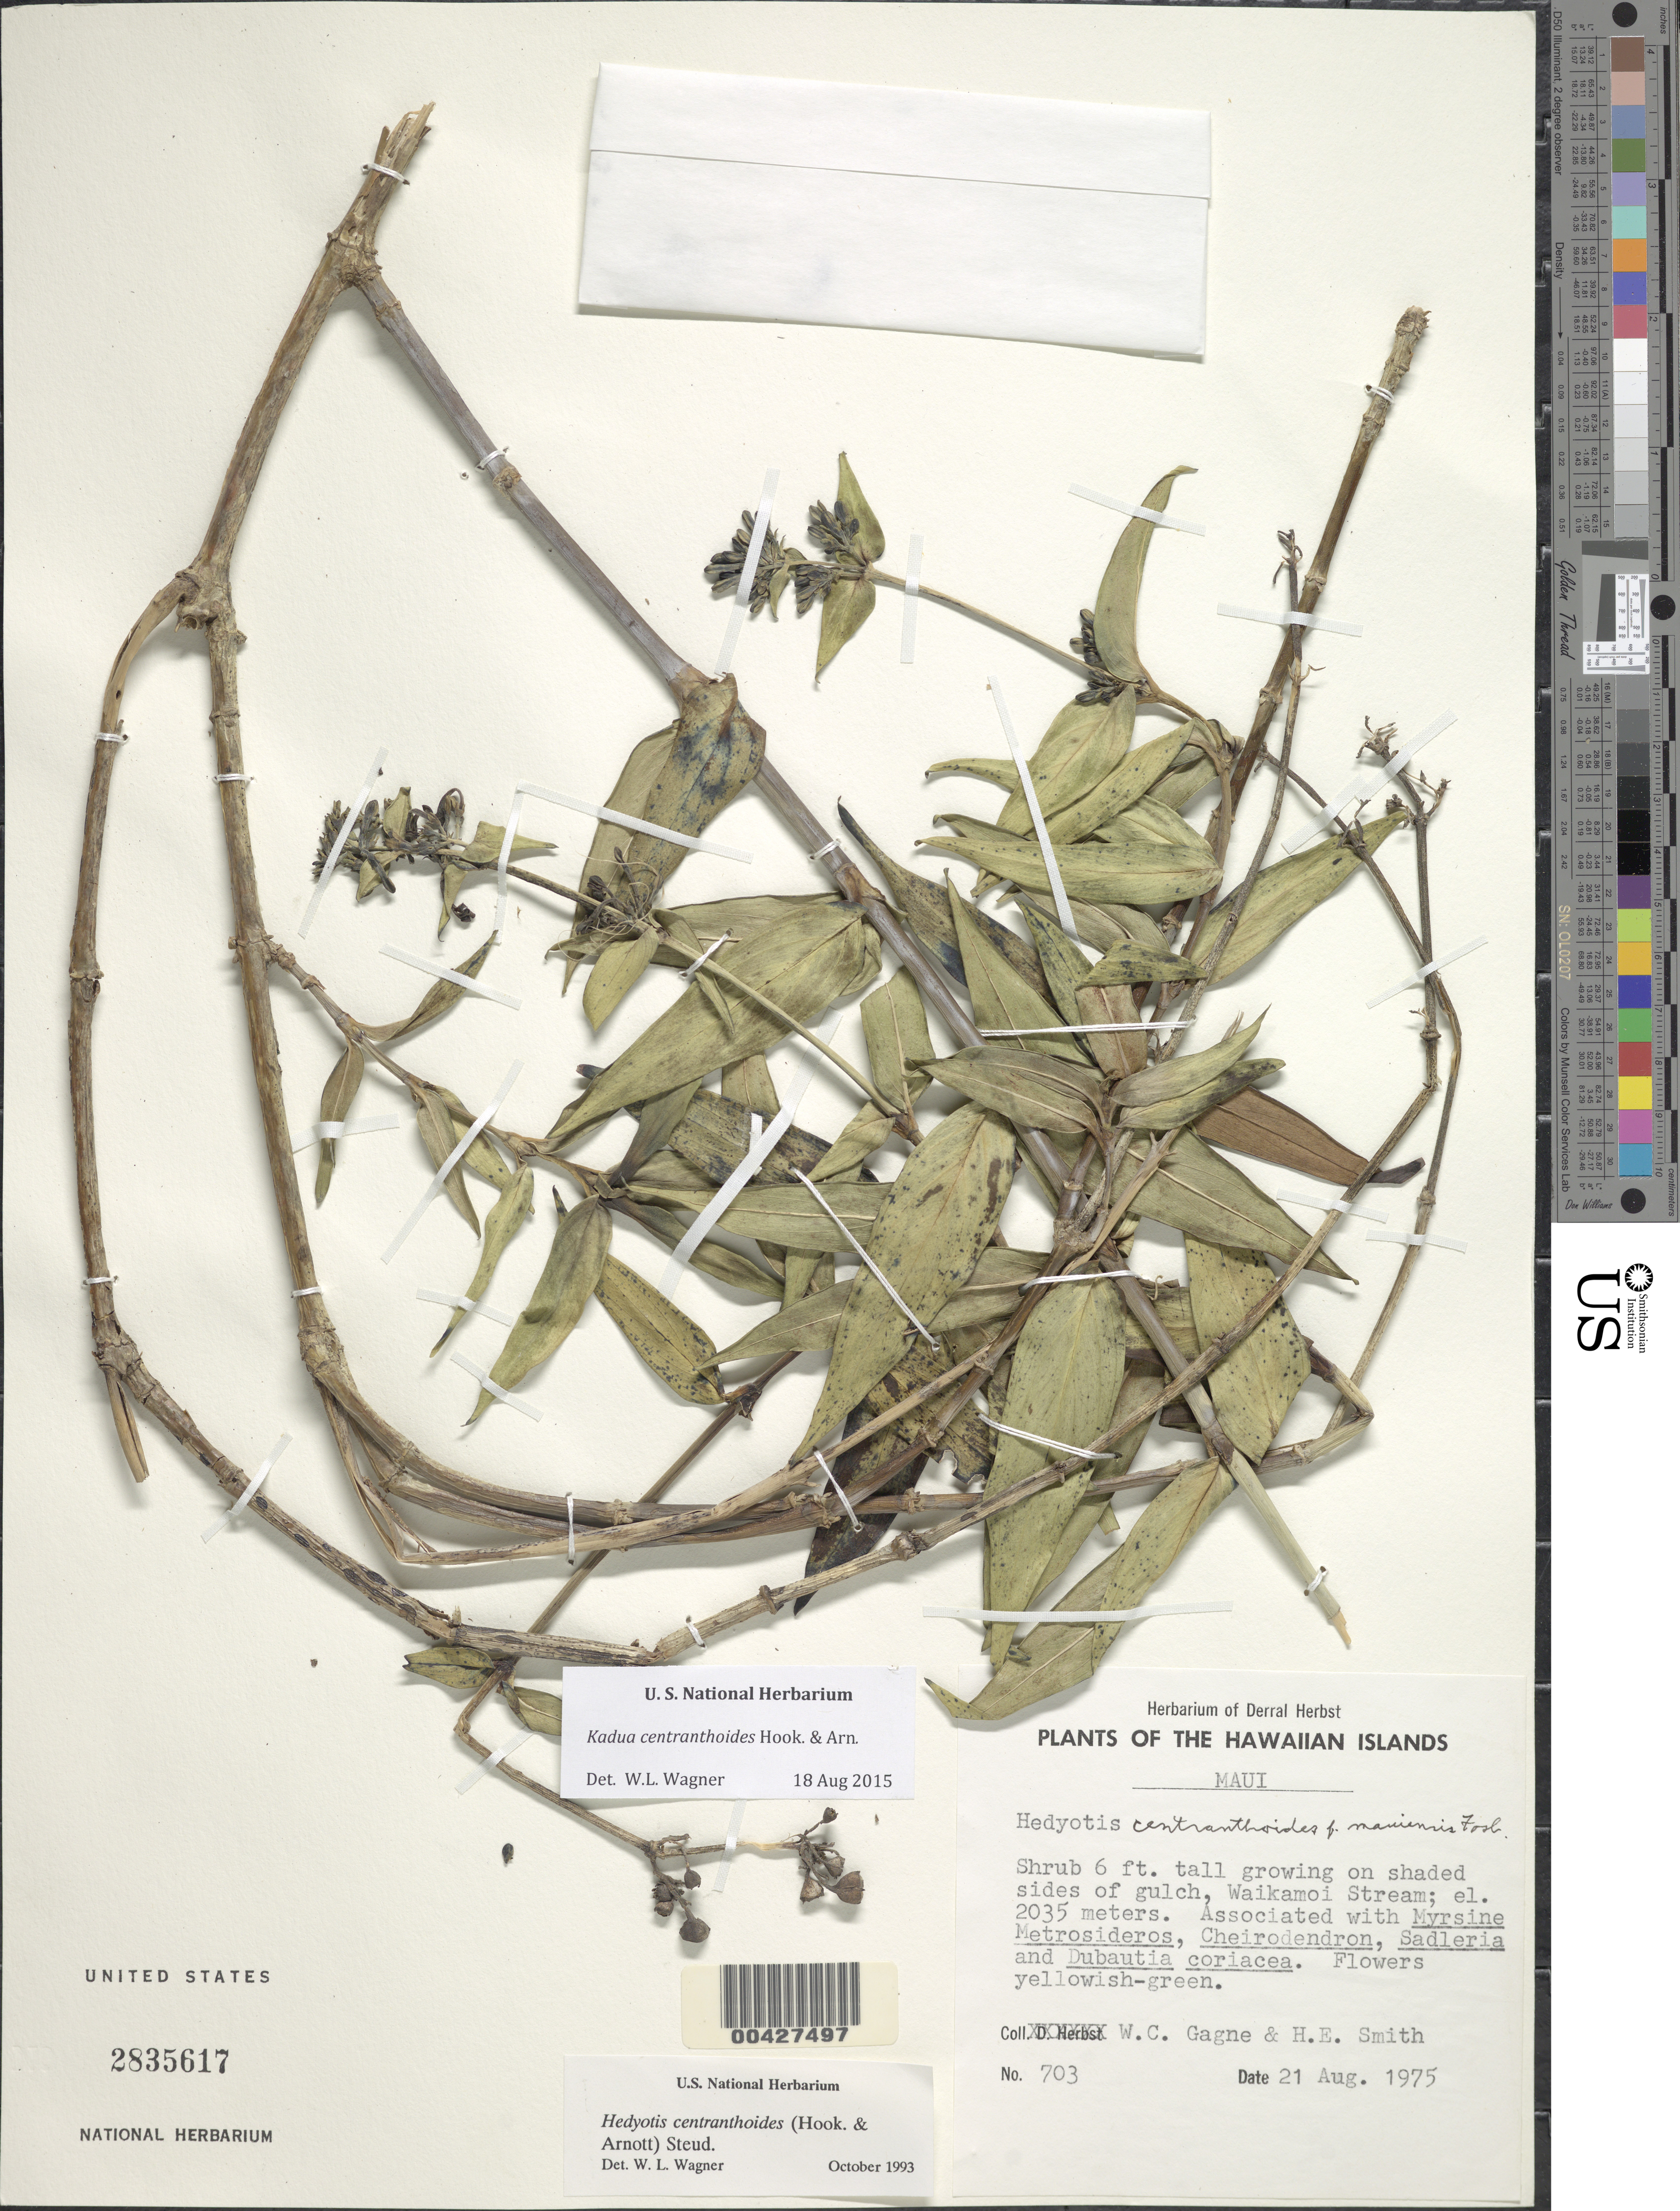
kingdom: Plantae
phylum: Tracheophyta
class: Magnoliopsida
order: Gentianales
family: Rubiaceae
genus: Kadua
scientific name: Kadua centranthoides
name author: Hook. & Arn.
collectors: W. Gagne & H. E. Smith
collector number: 703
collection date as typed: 21 Aug 1975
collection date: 1975-08-21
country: United States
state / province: Hawaii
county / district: Maui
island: Maui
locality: Waikamoi Stream.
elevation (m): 2035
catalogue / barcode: US 2835617